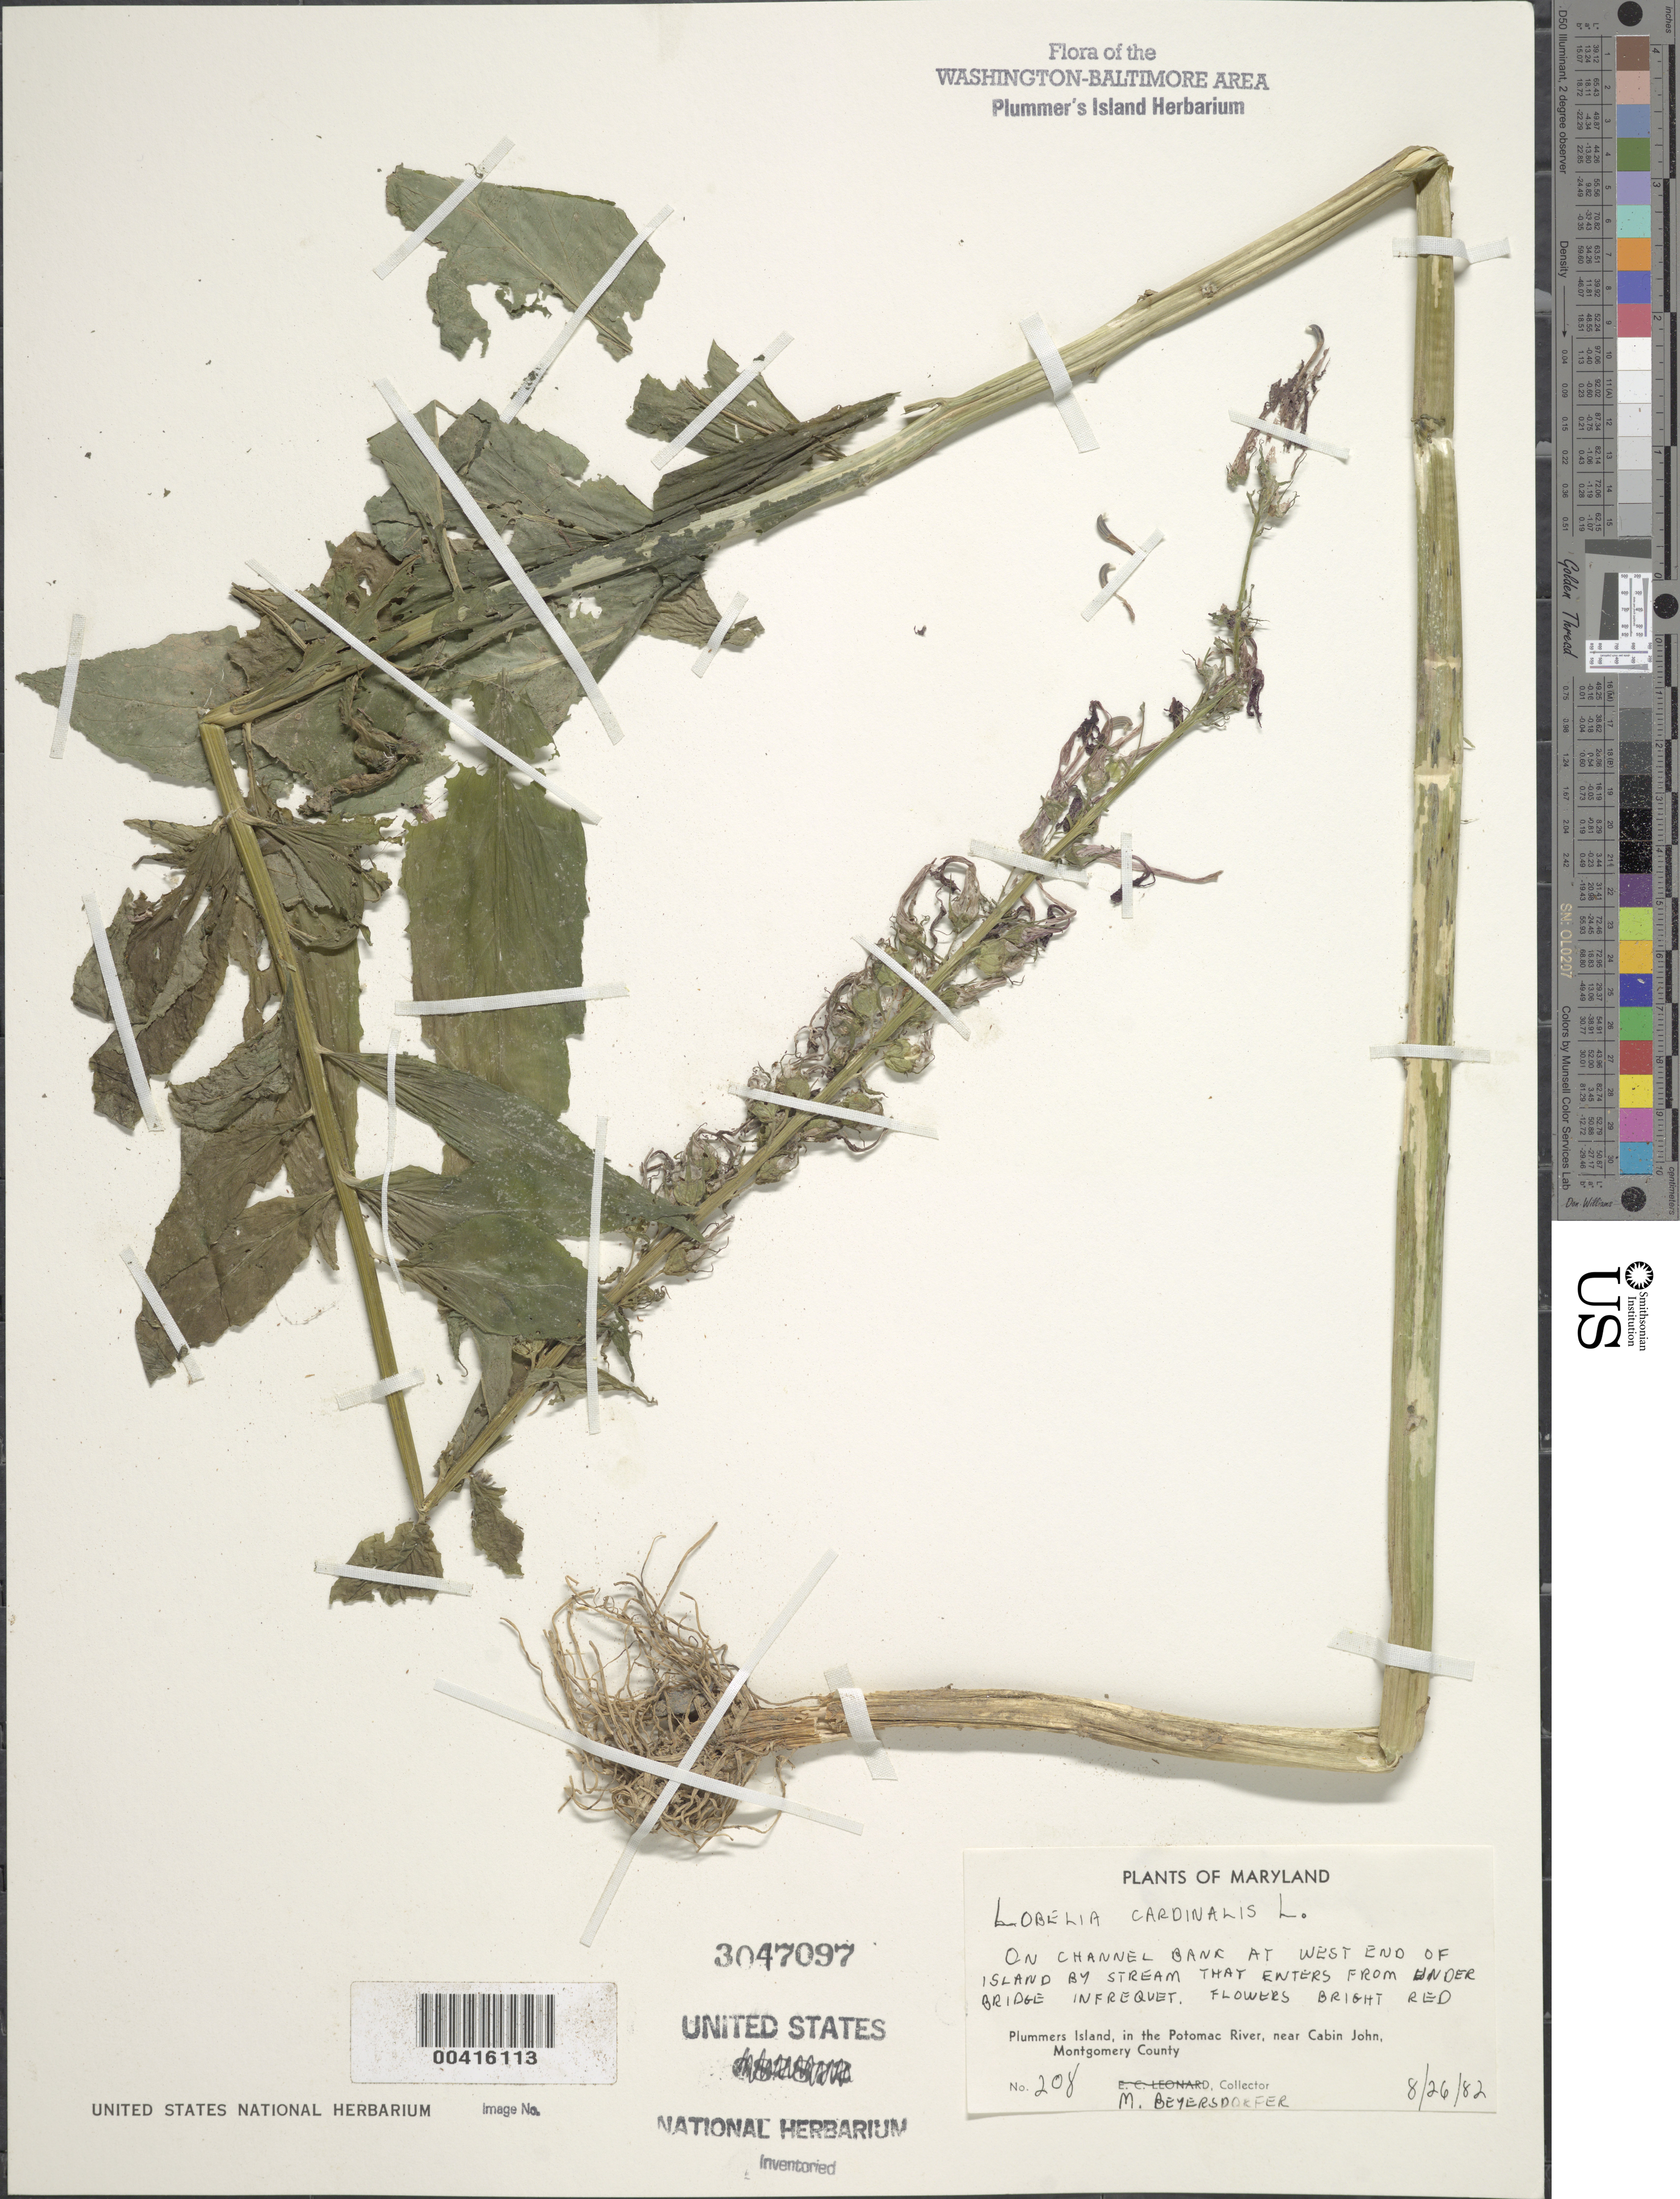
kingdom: Plantae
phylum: Tracheophyta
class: Magnoliopsida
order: Asterales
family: Campanulaceae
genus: Lobelia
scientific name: Lobelia cardinalis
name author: L.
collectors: M. Beyersdorfer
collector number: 208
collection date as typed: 26 Aug 1982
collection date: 1982-08-26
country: United States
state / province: Maryland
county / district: Montgomery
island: Plummers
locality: Plummer's Island; on channel bank at west end by stream that enters from under bridge C. & O. Canal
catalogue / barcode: US 3047097